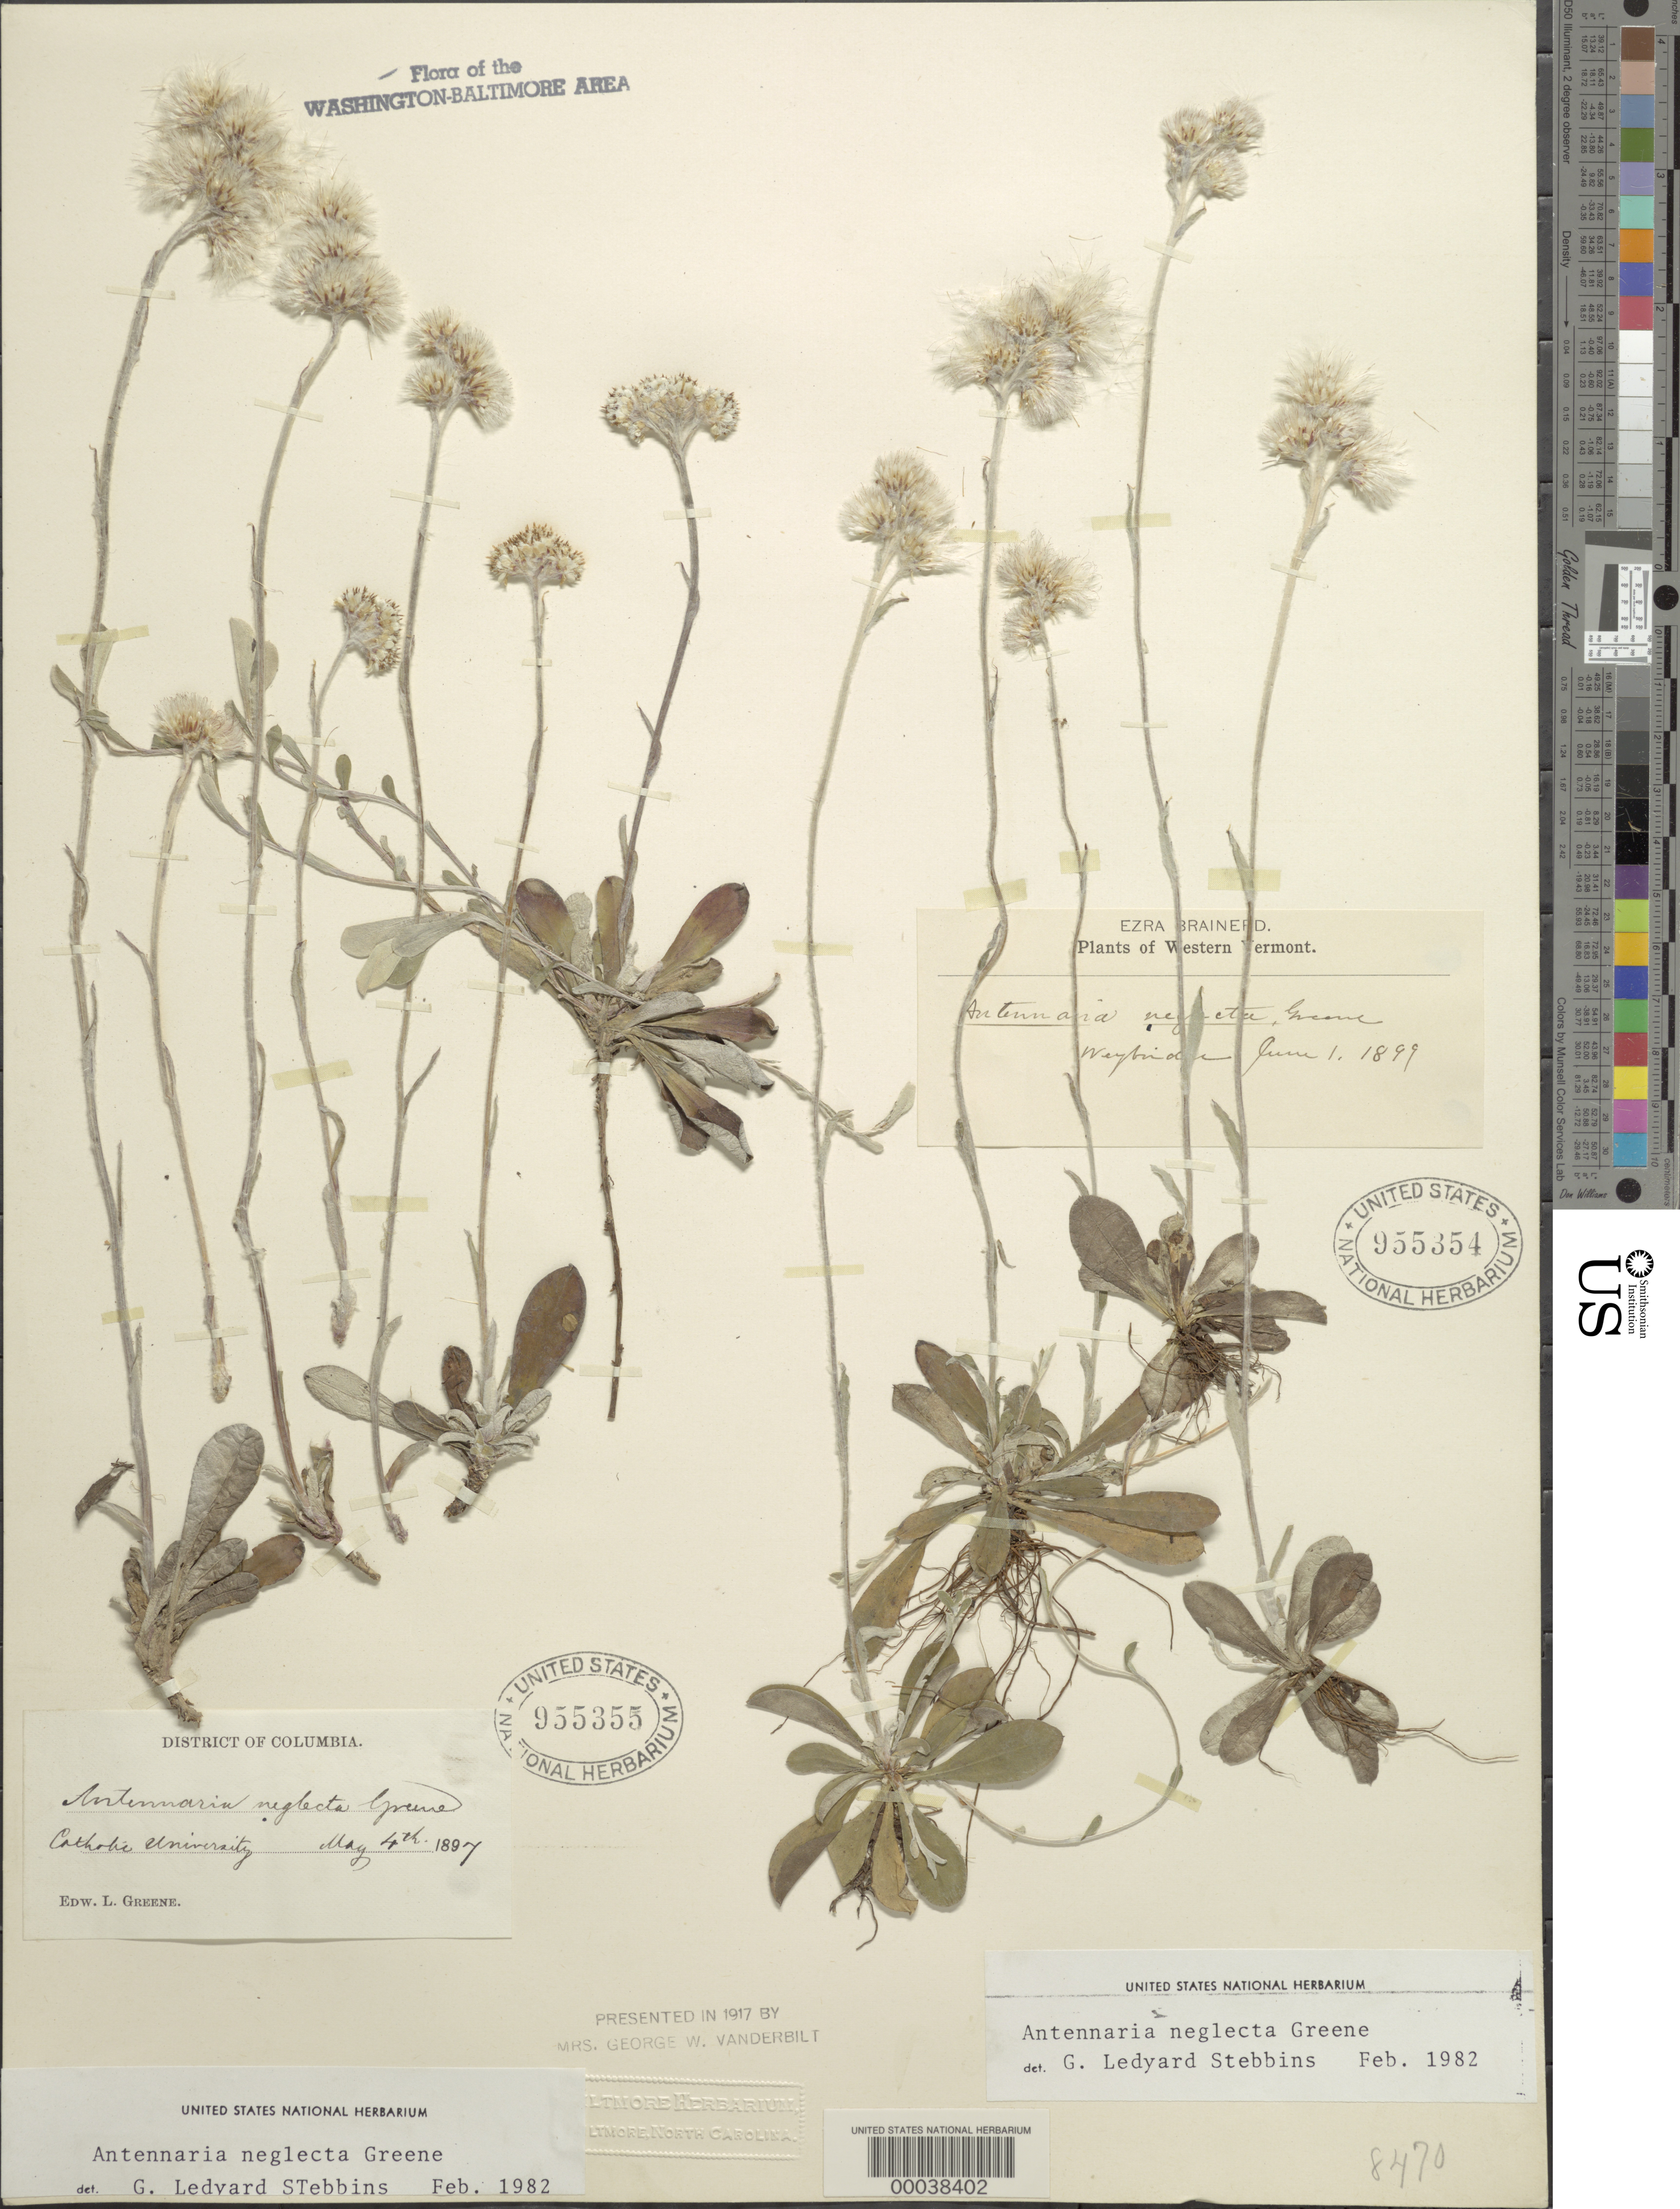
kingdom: Plantae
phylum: Tracheophyta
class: Magnoliopsida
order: Asterales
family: Asteraceae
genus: Antennaria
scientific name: Antennaria neglecta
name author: Greene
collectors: E. L. Greene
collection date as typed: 04 May 1897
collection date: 1897-05-04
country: United States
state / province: District of Columbia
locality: Catholic University grounds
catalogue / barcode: US 955355